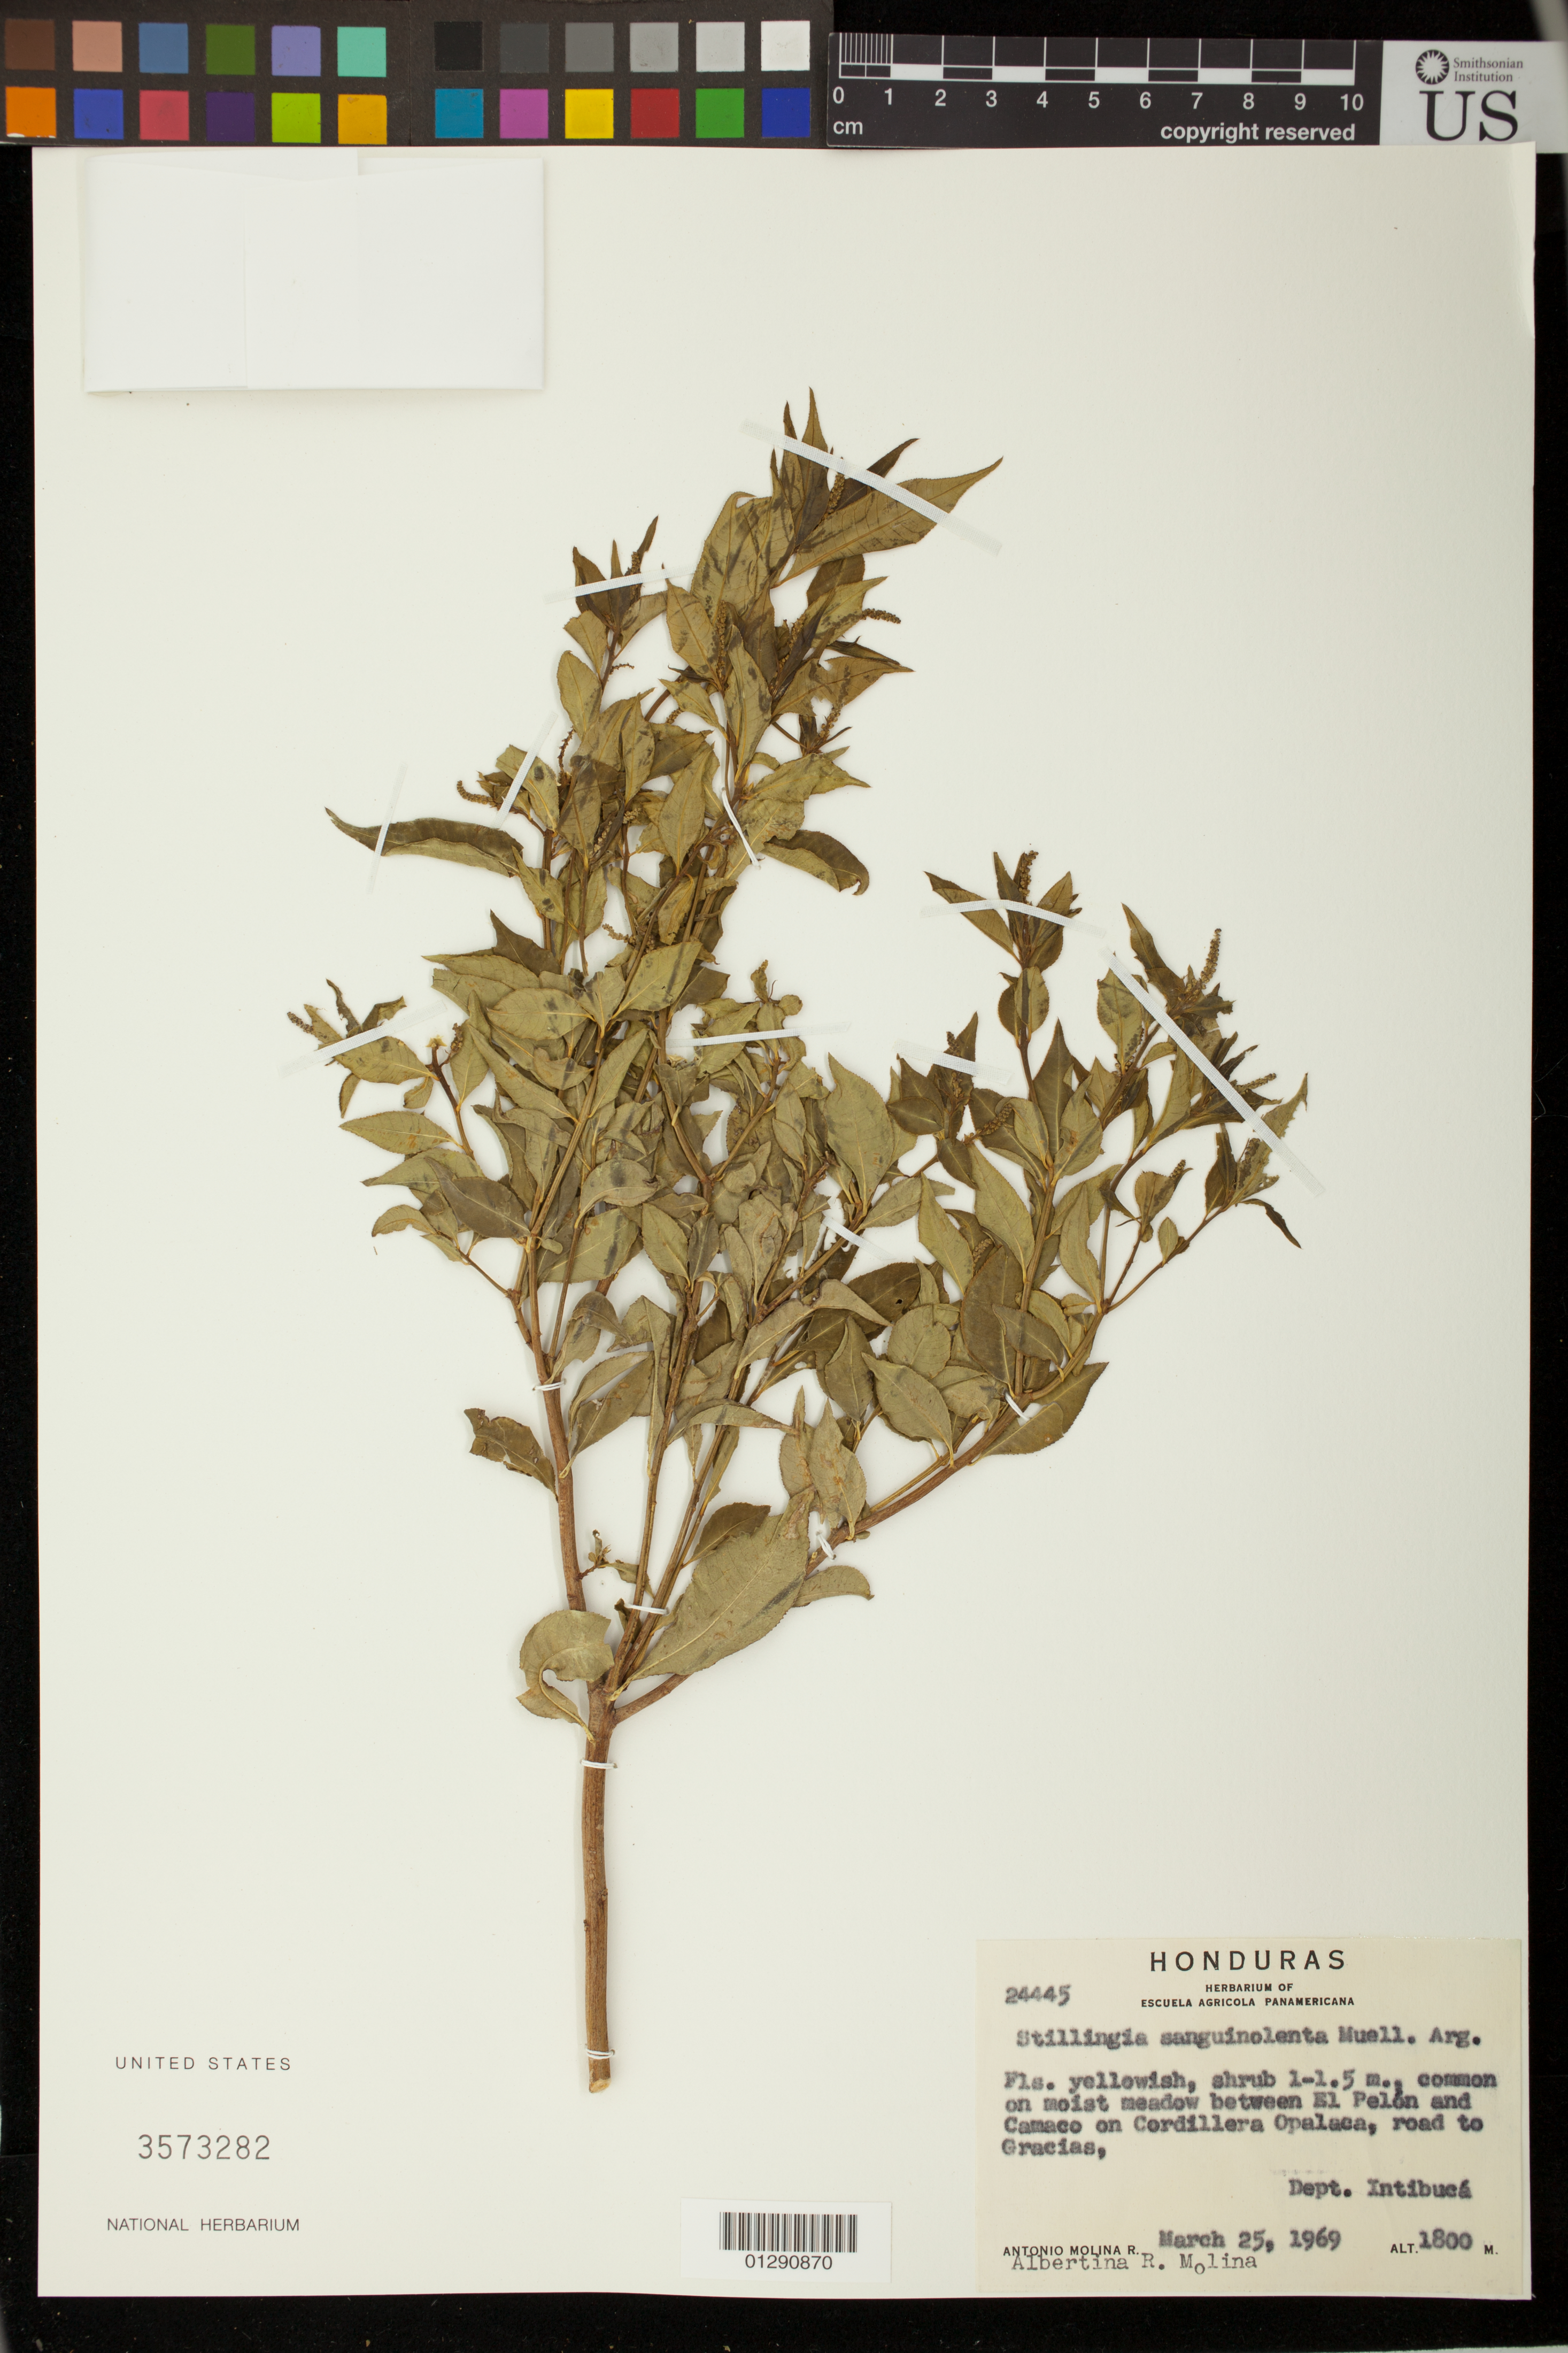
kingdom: Plantae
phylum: Tracheophyta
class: Magnoliopsida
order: Malpighiales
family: Euphorbiaceae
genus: Stillingia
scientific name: Stillingia sanguinolenta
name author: Müll. Arg.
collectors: A. Molina R. & A. R. Molina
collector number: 24445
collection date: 1969-03-25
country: Honduras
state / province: Intibuca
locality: between El Pelon and Camaco on Cordillera Opalaca, road to Gracias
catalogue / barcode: US 3573282